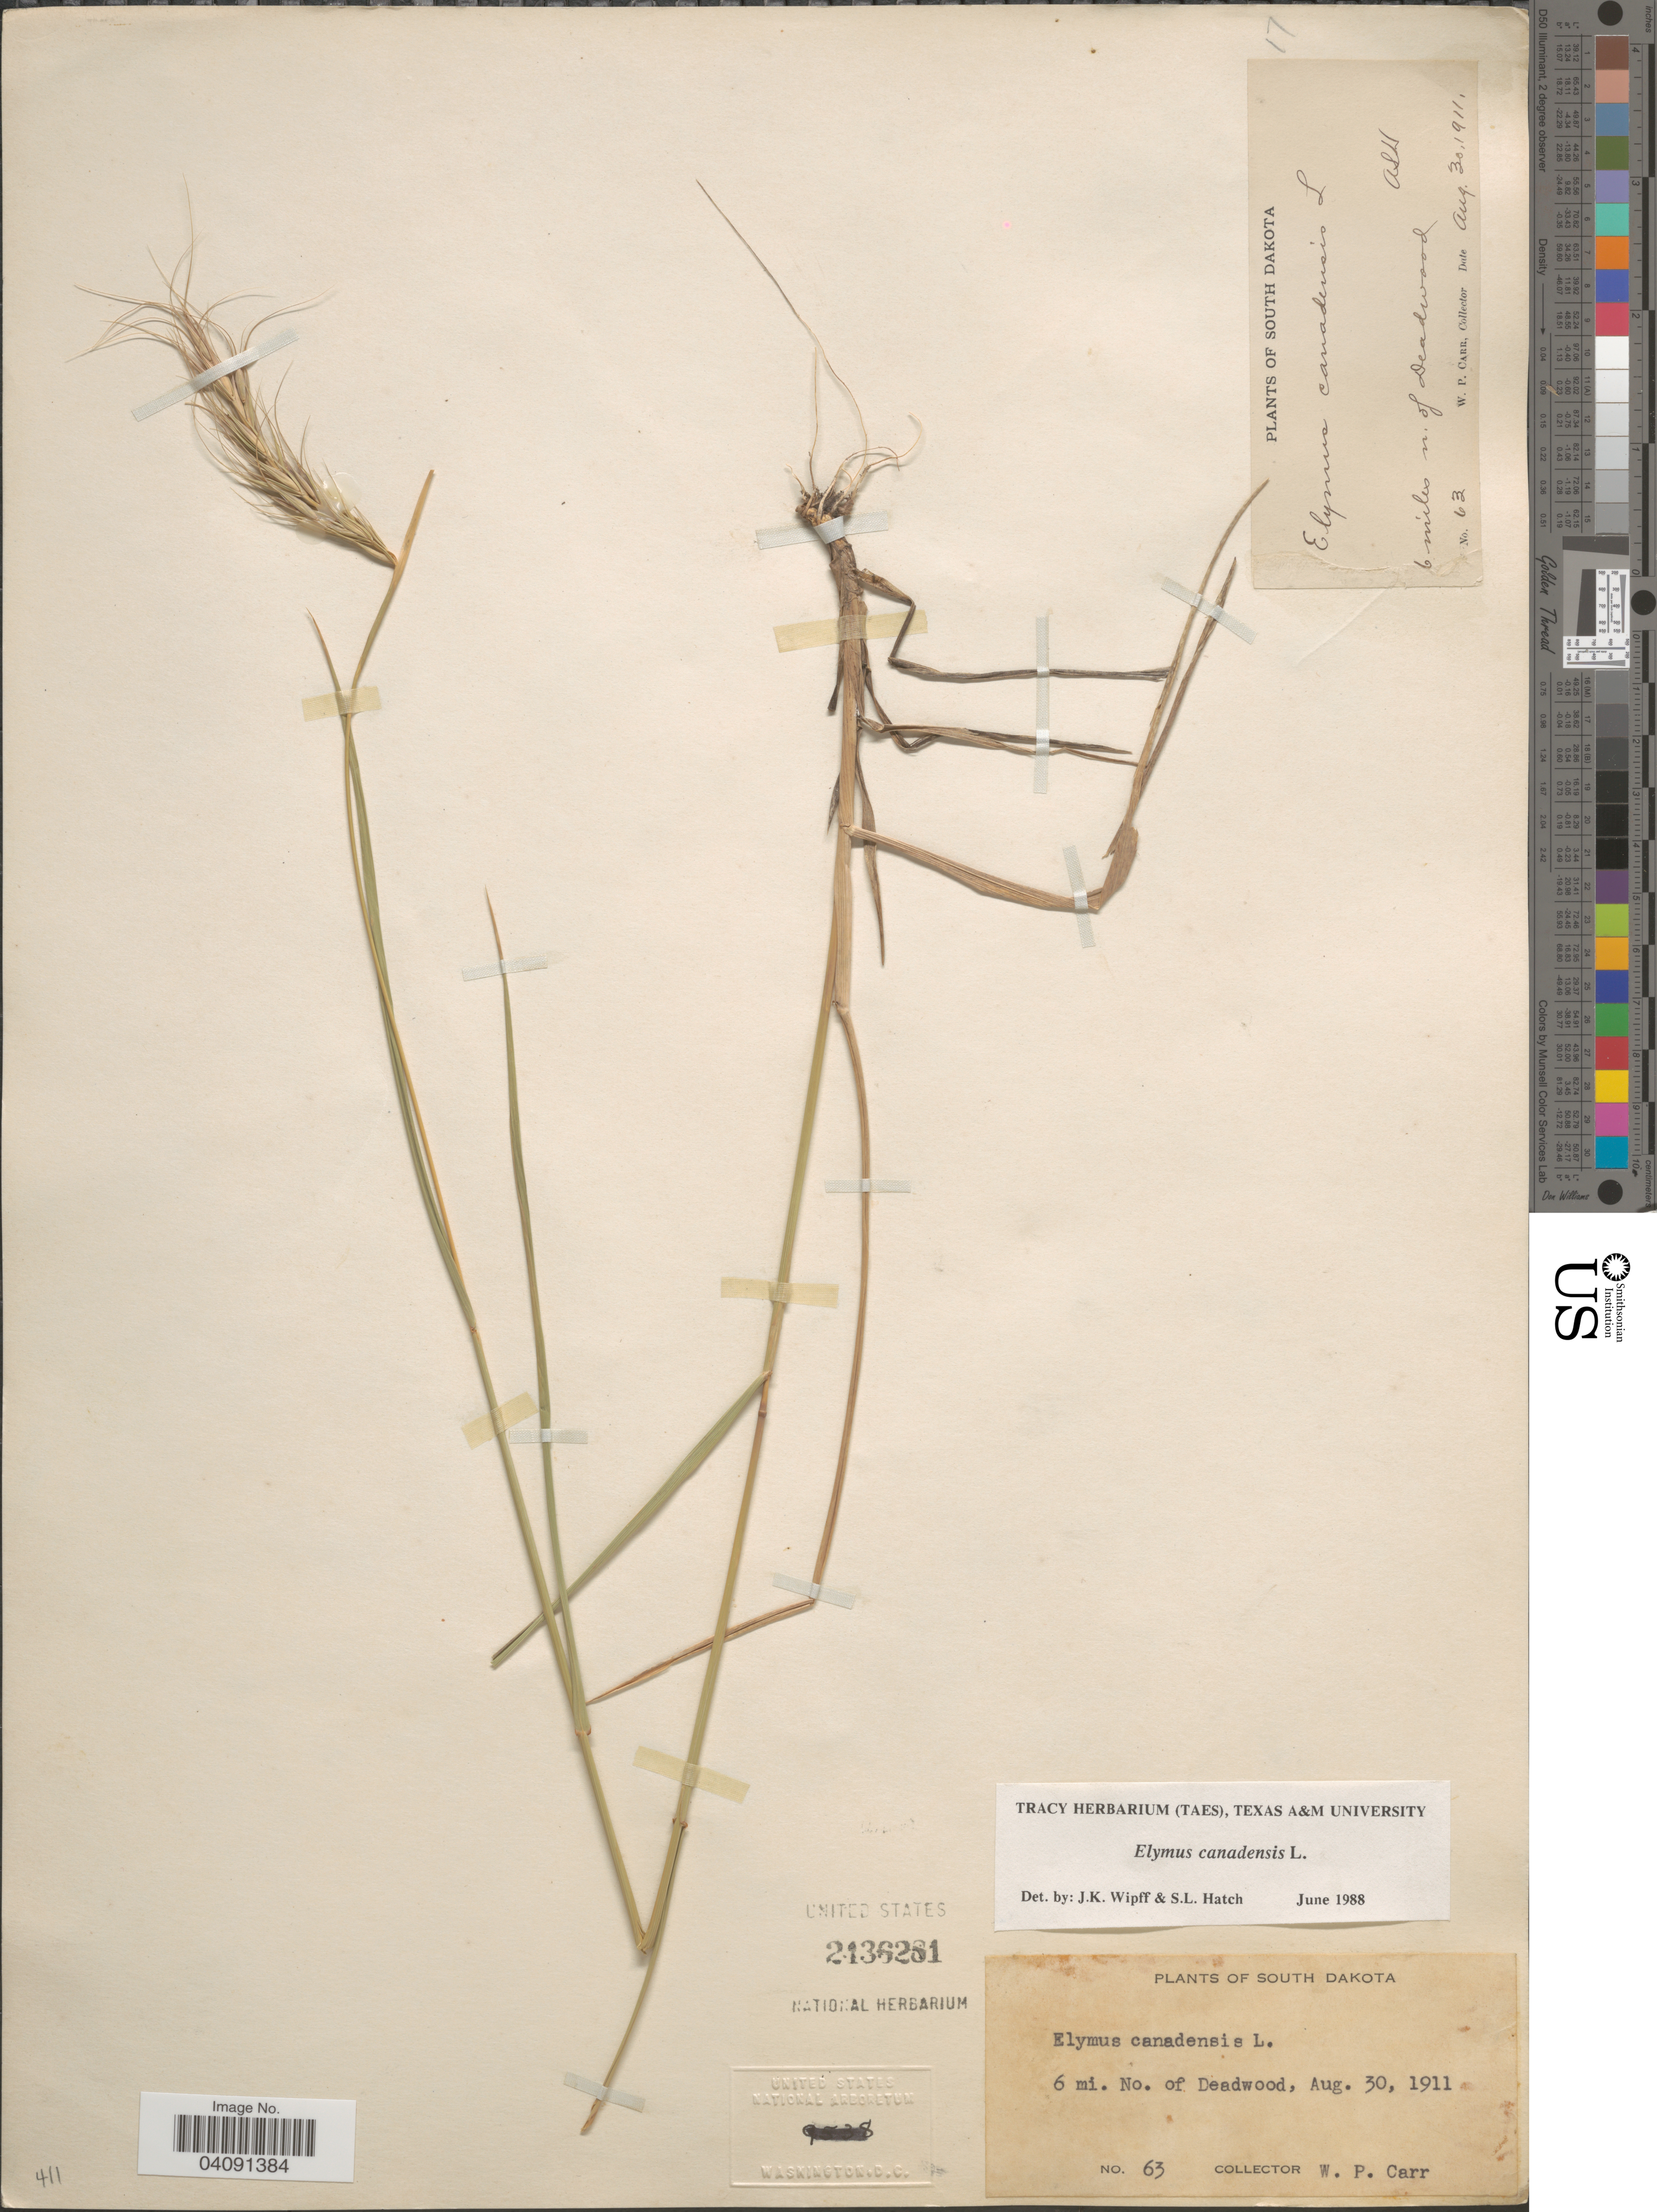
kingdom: Plantae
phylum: Tracheophyta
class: Liliopsida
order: Poales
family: Poaceae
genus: Elymus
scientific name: Elymus canadensis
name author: L.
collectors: W. Carr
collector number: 63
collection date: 1911-08-30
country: United States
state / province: South Dakota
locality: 6 mi. No. of Deadwood.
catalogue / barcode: US 2436281